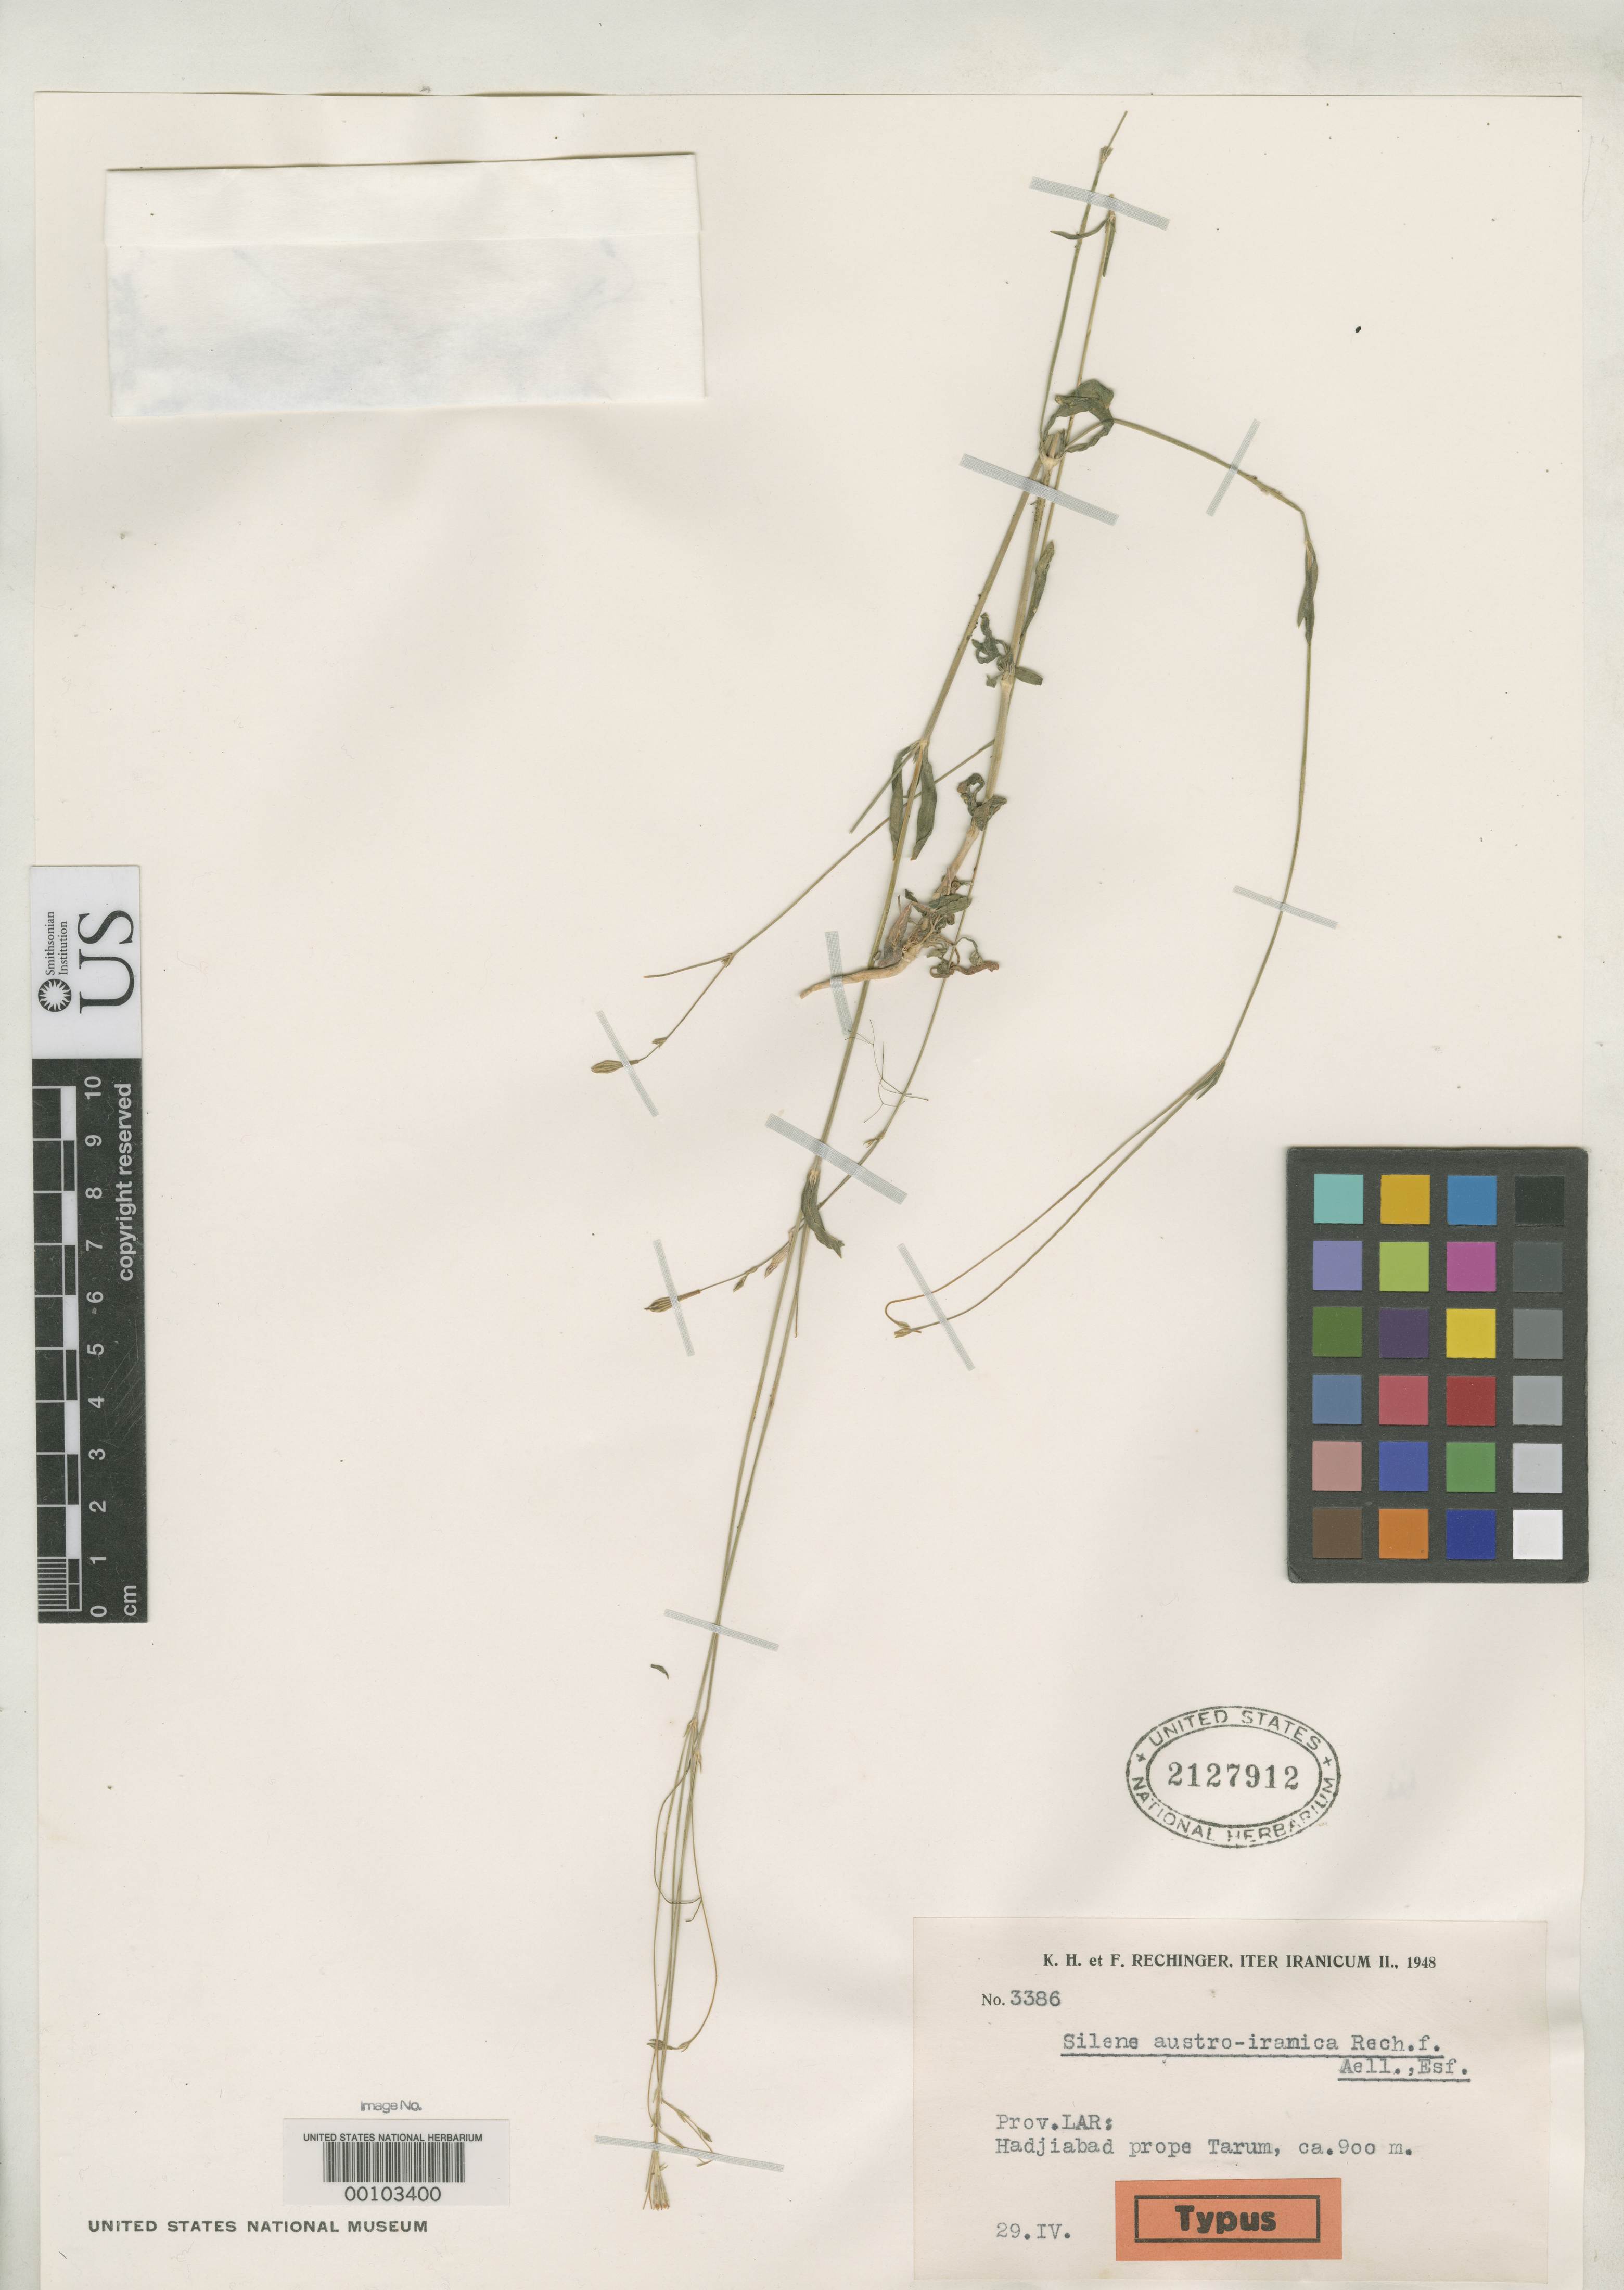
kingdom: Plantae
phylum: Tracheophyta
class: Magnoliopsida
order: Caryophyllales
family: Caryophyllaceae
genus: Silene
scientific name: Silene austro-iranica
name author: Rech. f.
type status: Isotype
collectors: K. H. Rechinger & F. Rechinger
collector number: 3386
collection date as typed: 29 Apr 1948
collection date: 1948-04-29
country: Iran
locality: Hadjiabad near Tarum, lar Prov., Persian Gulf.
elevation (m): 900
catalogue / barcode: US 2127912